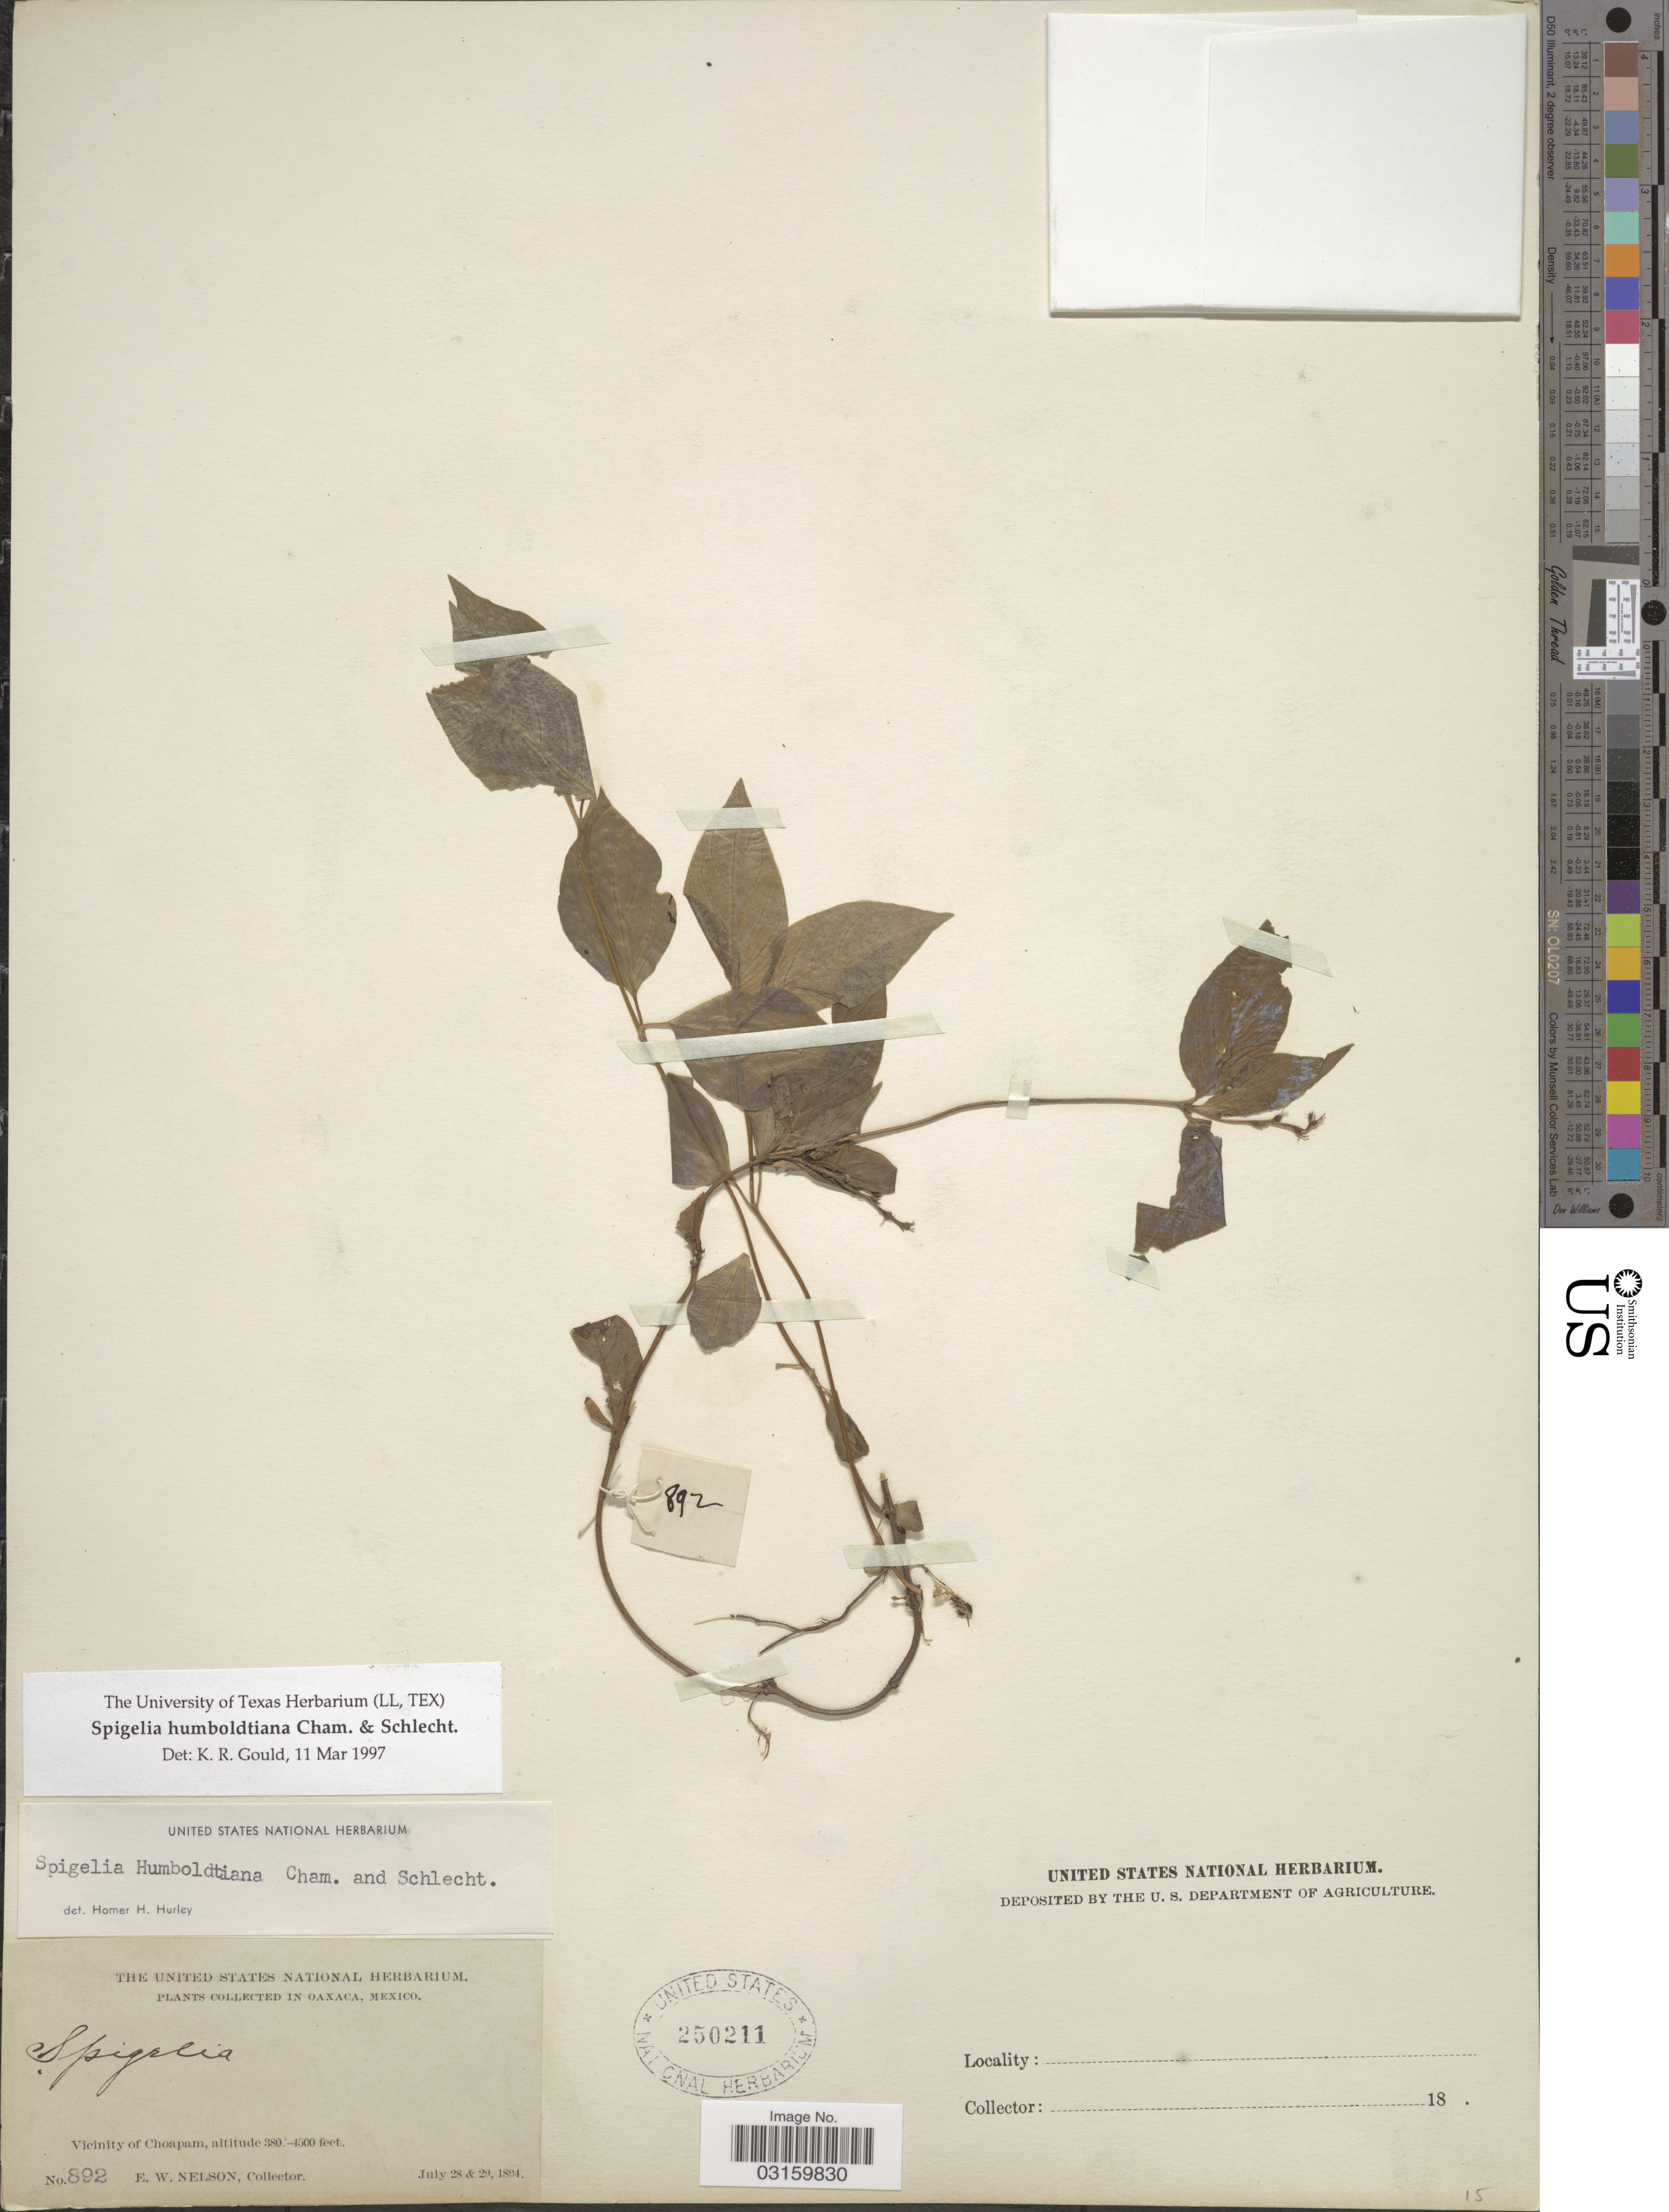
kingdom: Plantae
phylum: Tracheophyta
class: Magnoliopsida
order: Gentianales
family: Loganiaceae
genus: Spigelia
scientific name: Spigelia humboldtiana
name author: Cham. & Schltdl.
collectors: E. W. Nelson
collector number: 892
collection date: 1894-07-28/1894-07-29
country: Mexico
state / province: Oaxaca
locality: Vicinity of Choapam.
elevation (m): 1158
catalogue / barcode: US 250211